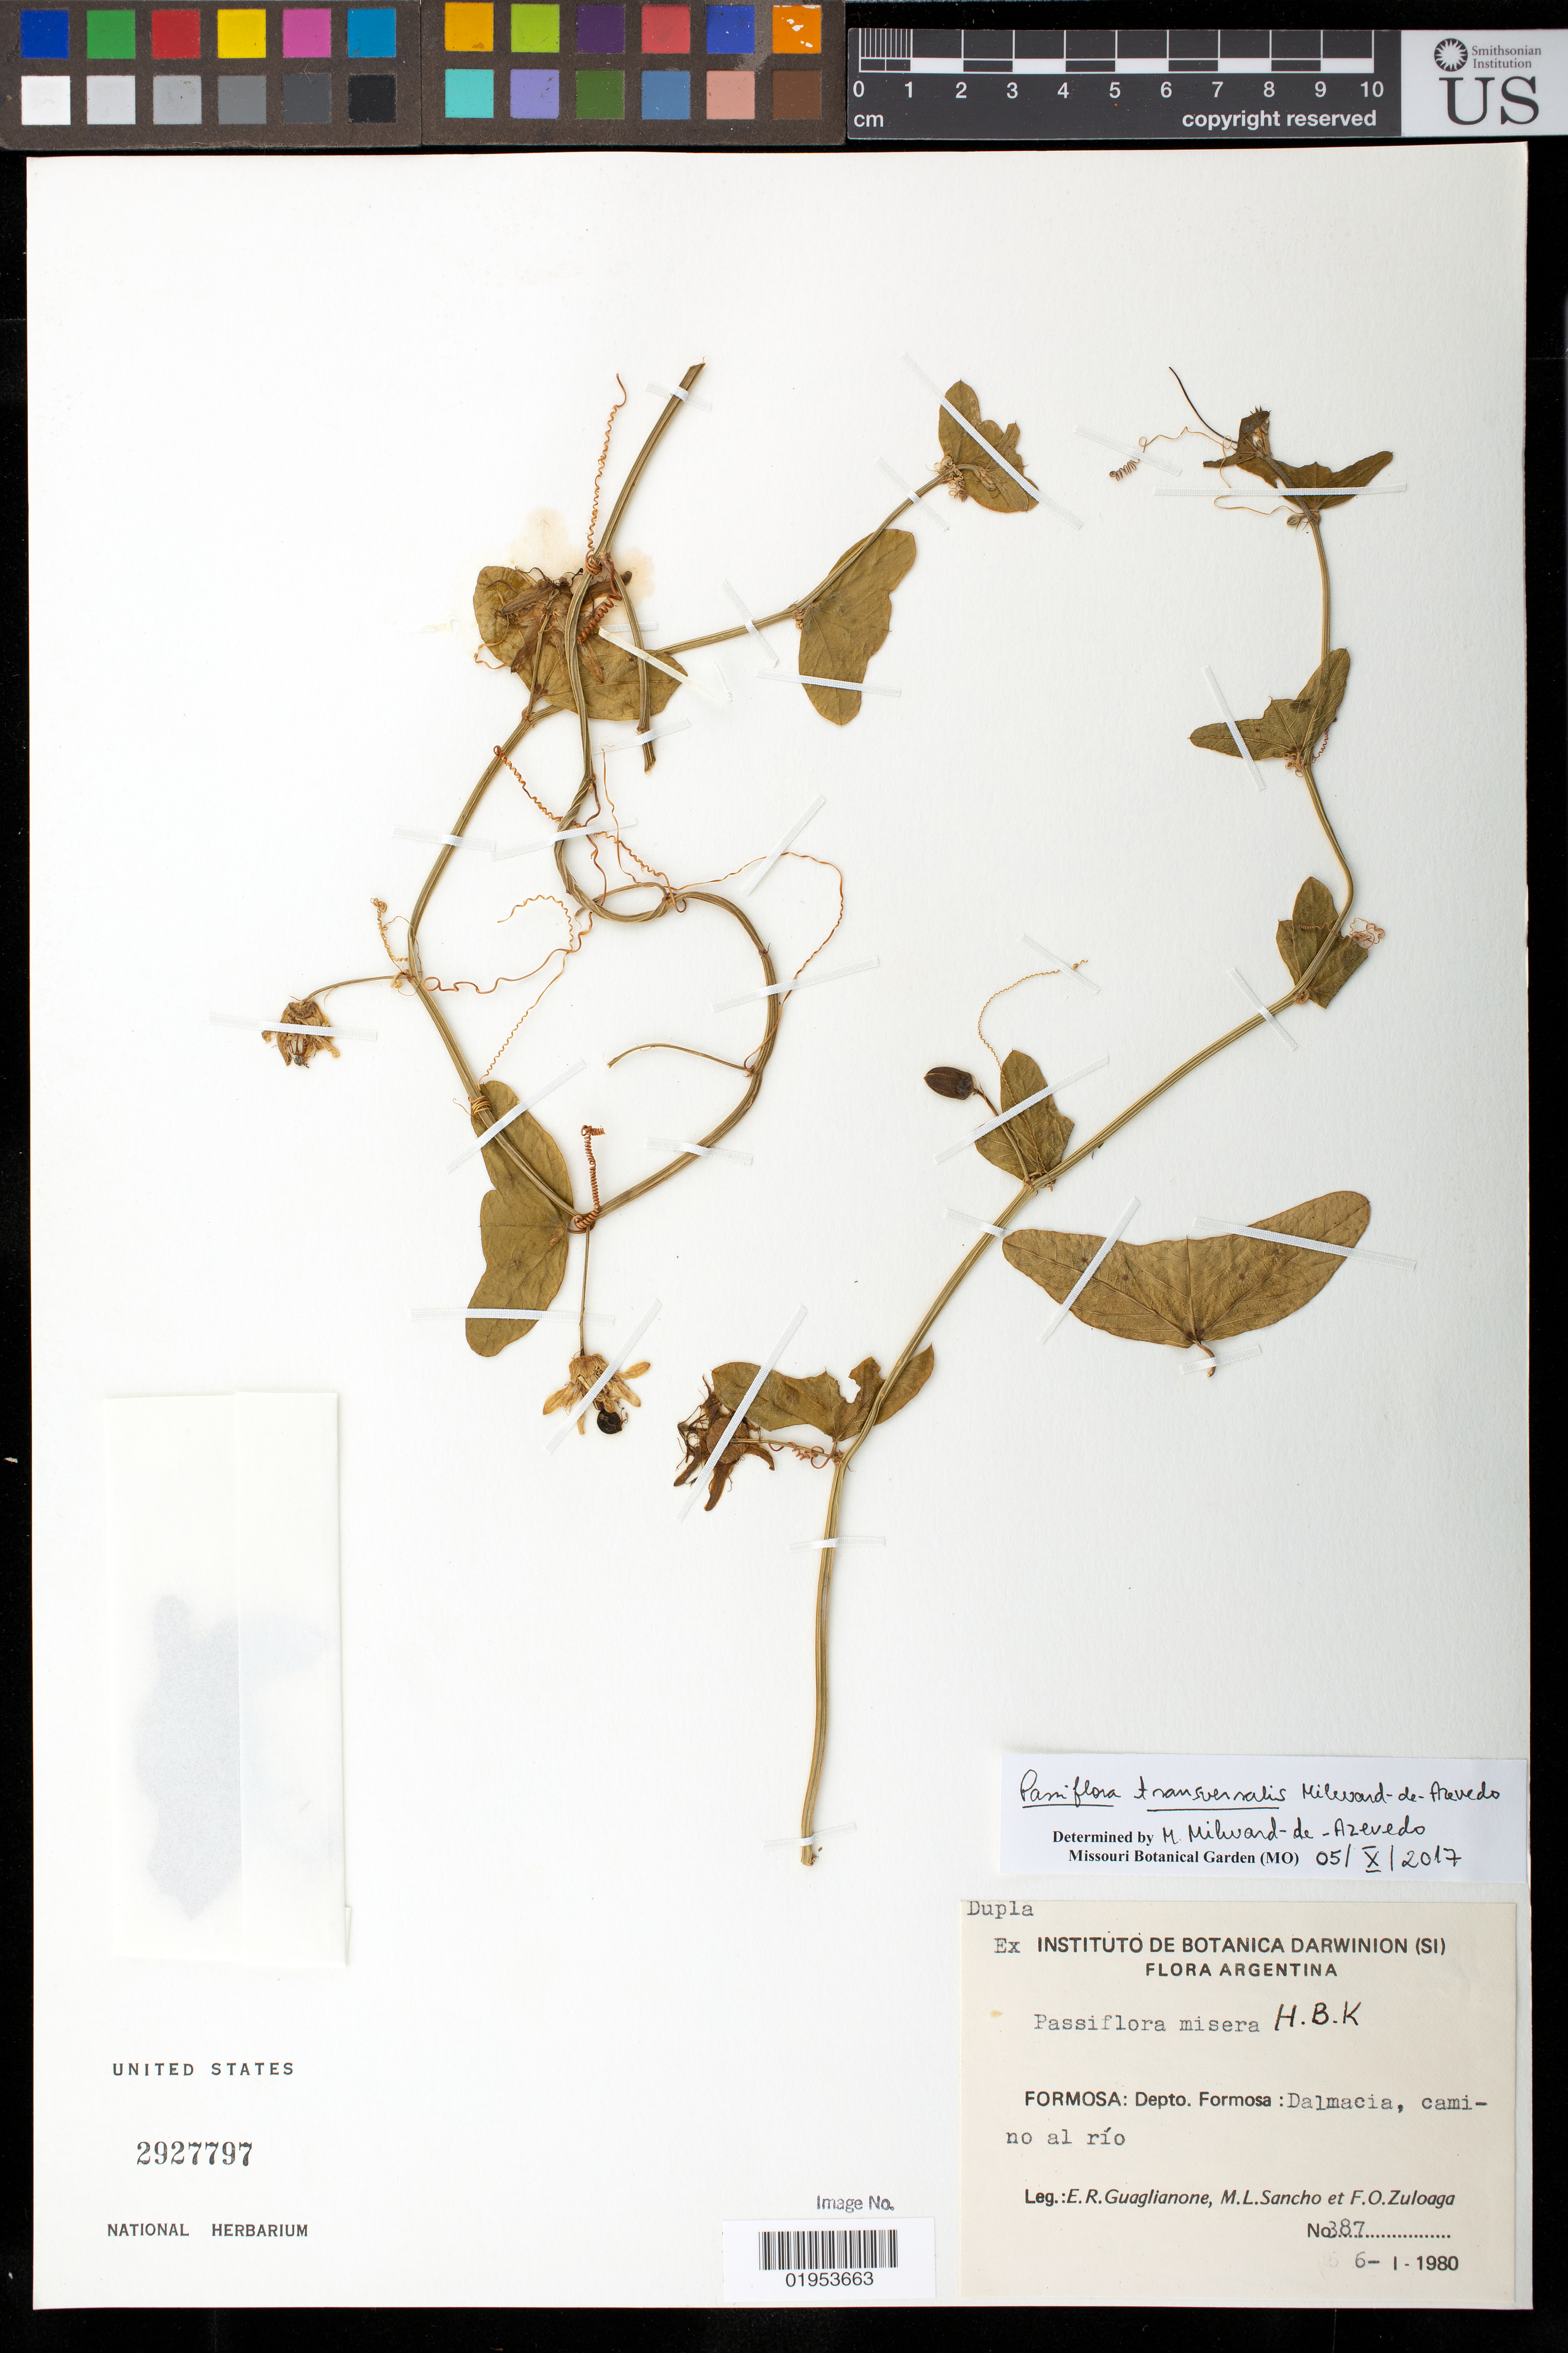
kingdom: Plantae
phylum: Tracheophyta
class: Magnoliopsida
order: Malpighiales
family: Passifloraceae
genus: Passiflora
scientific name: Passiflora transversalis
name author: Azevedo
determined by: Azevedo, M. A. Milward de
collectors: E. R. Guaglianone, M. L. Sancho & F. O. Zuloaga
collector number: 387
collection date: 1980-01-06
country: Argentina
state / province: Formosa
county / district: Formosa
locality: Dalmacia, camino al río.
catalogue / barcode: US 2927797